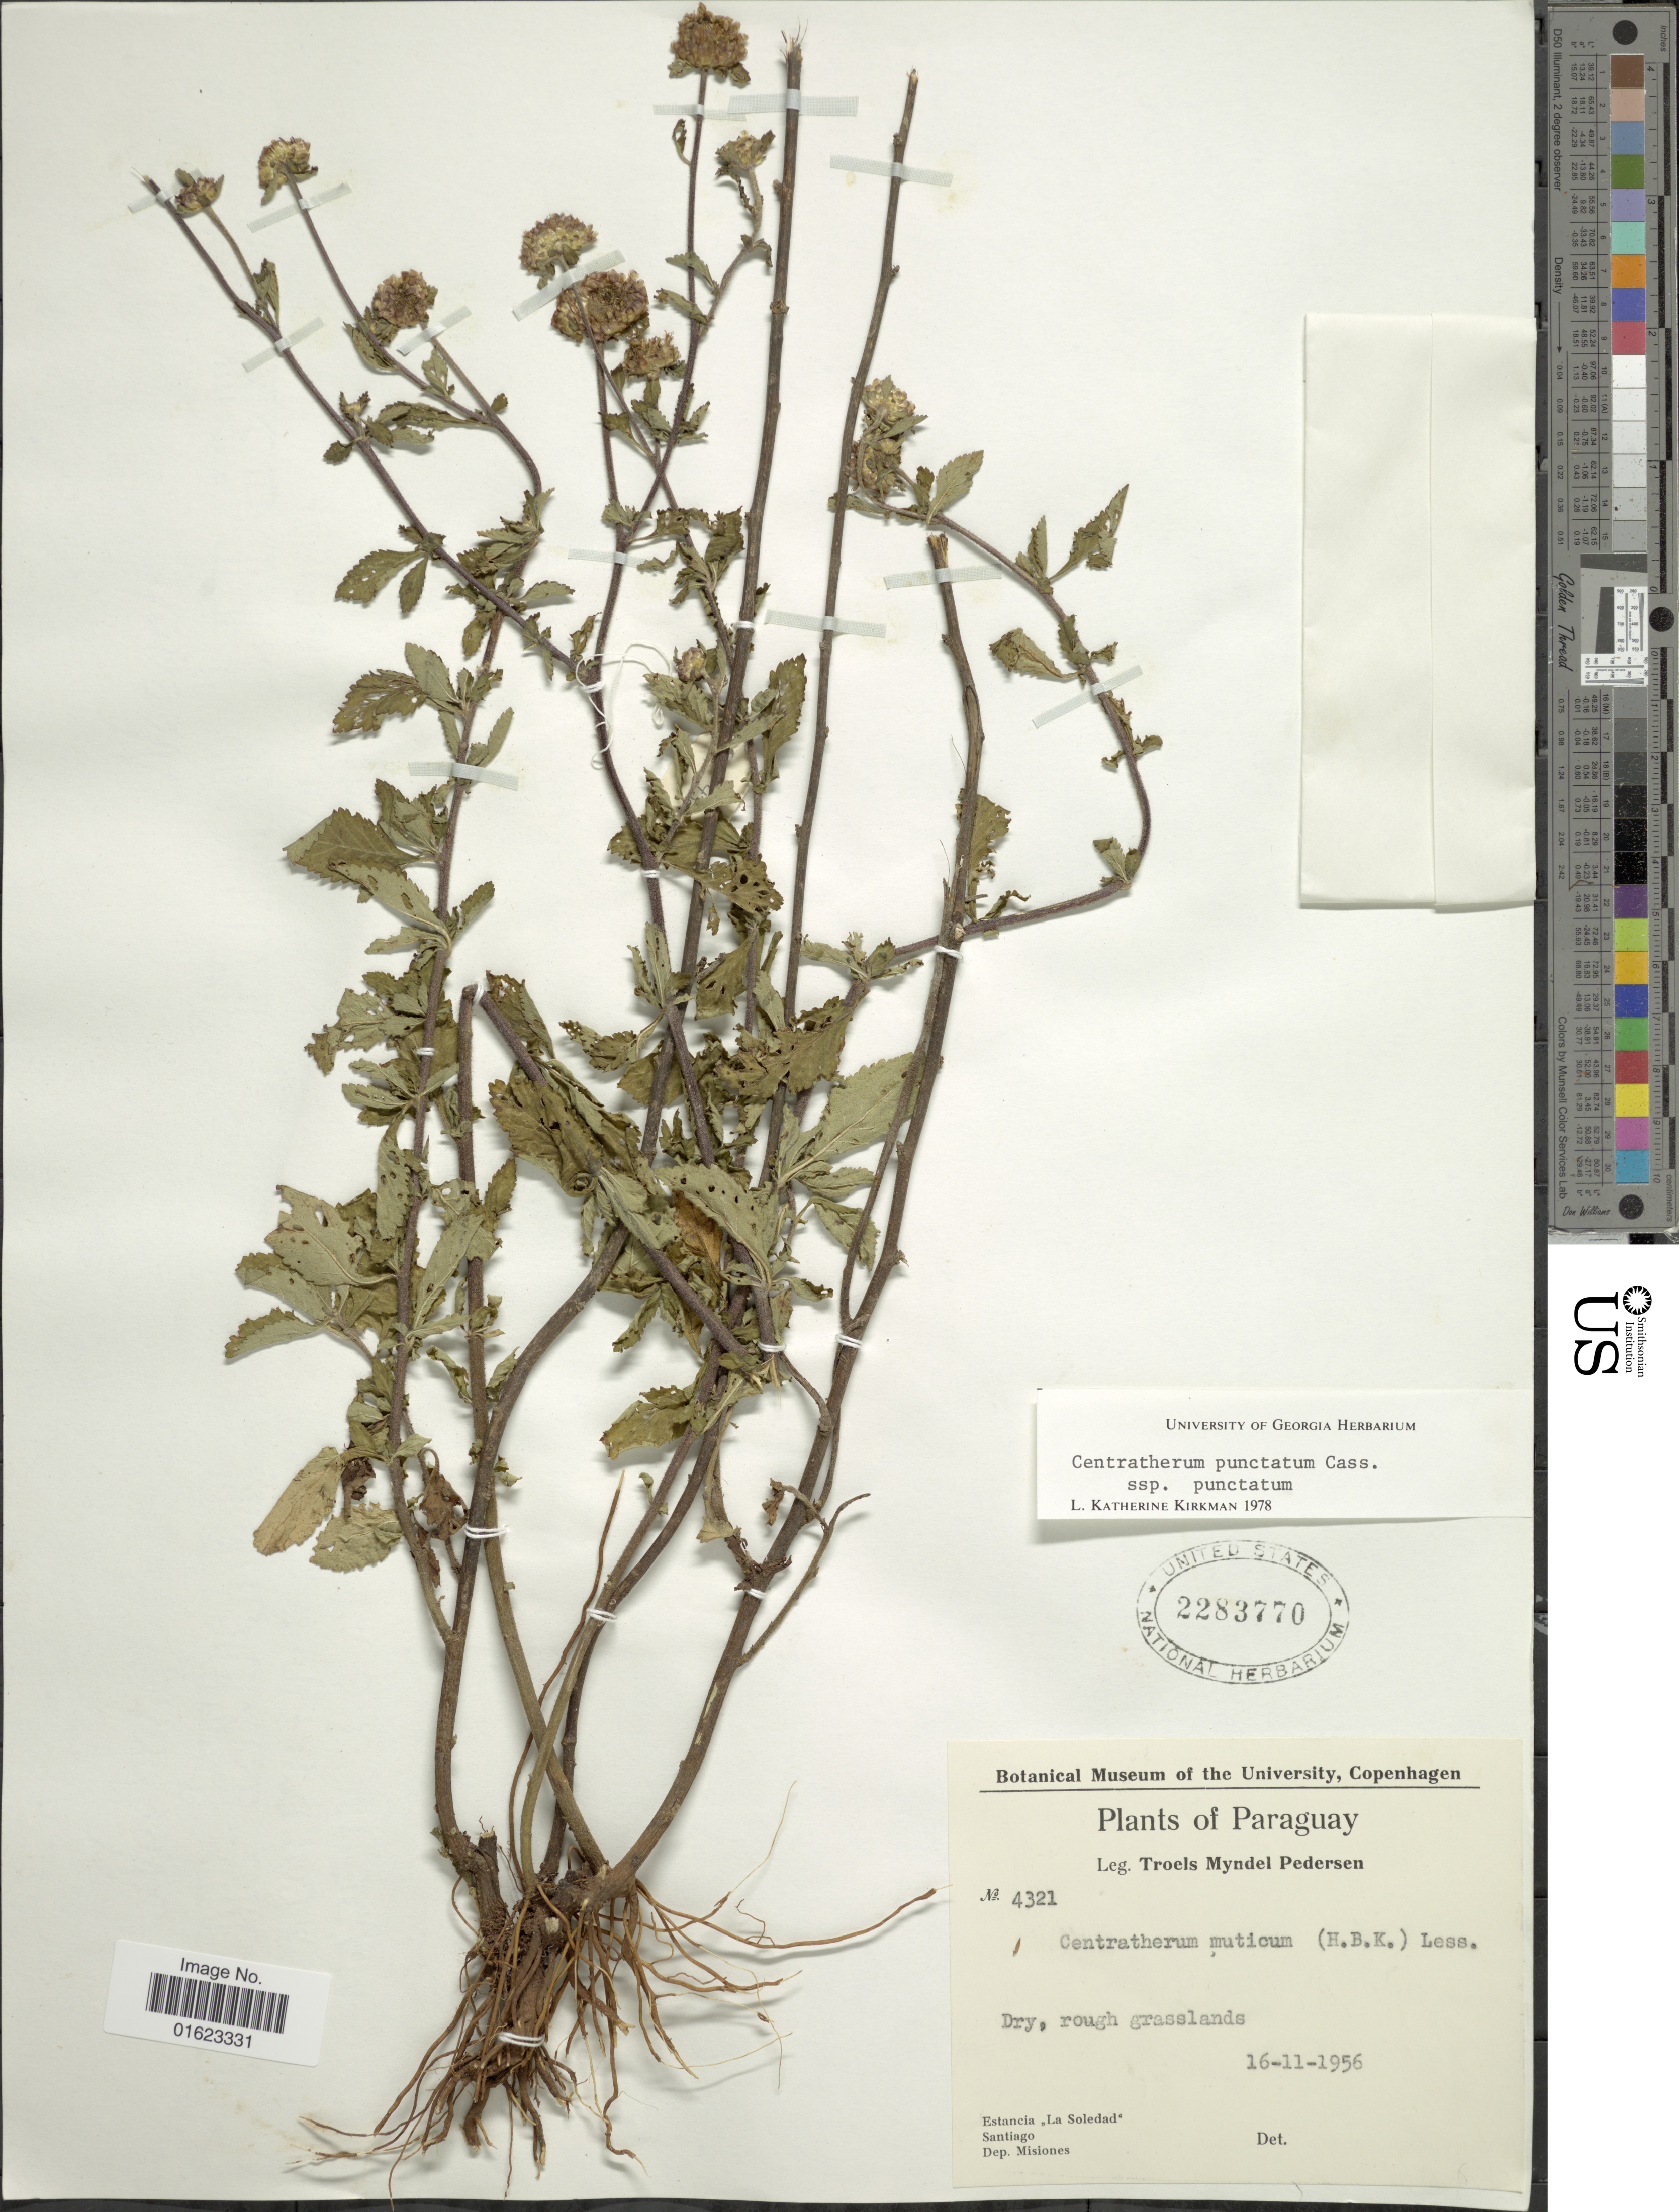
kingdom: Plantae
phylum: Tracheophyta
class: Magnoliopsida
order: Asterales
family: Asteraceae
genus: Centratherum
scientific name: Centratherum punctatum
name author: Cass.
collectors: T. Pederson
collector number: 4321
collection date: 1956-11-16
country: Paraguay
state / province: Misiones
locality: Estancia "La Soledad"Santiago, Dep. Misiones.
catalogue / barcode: US 2283770